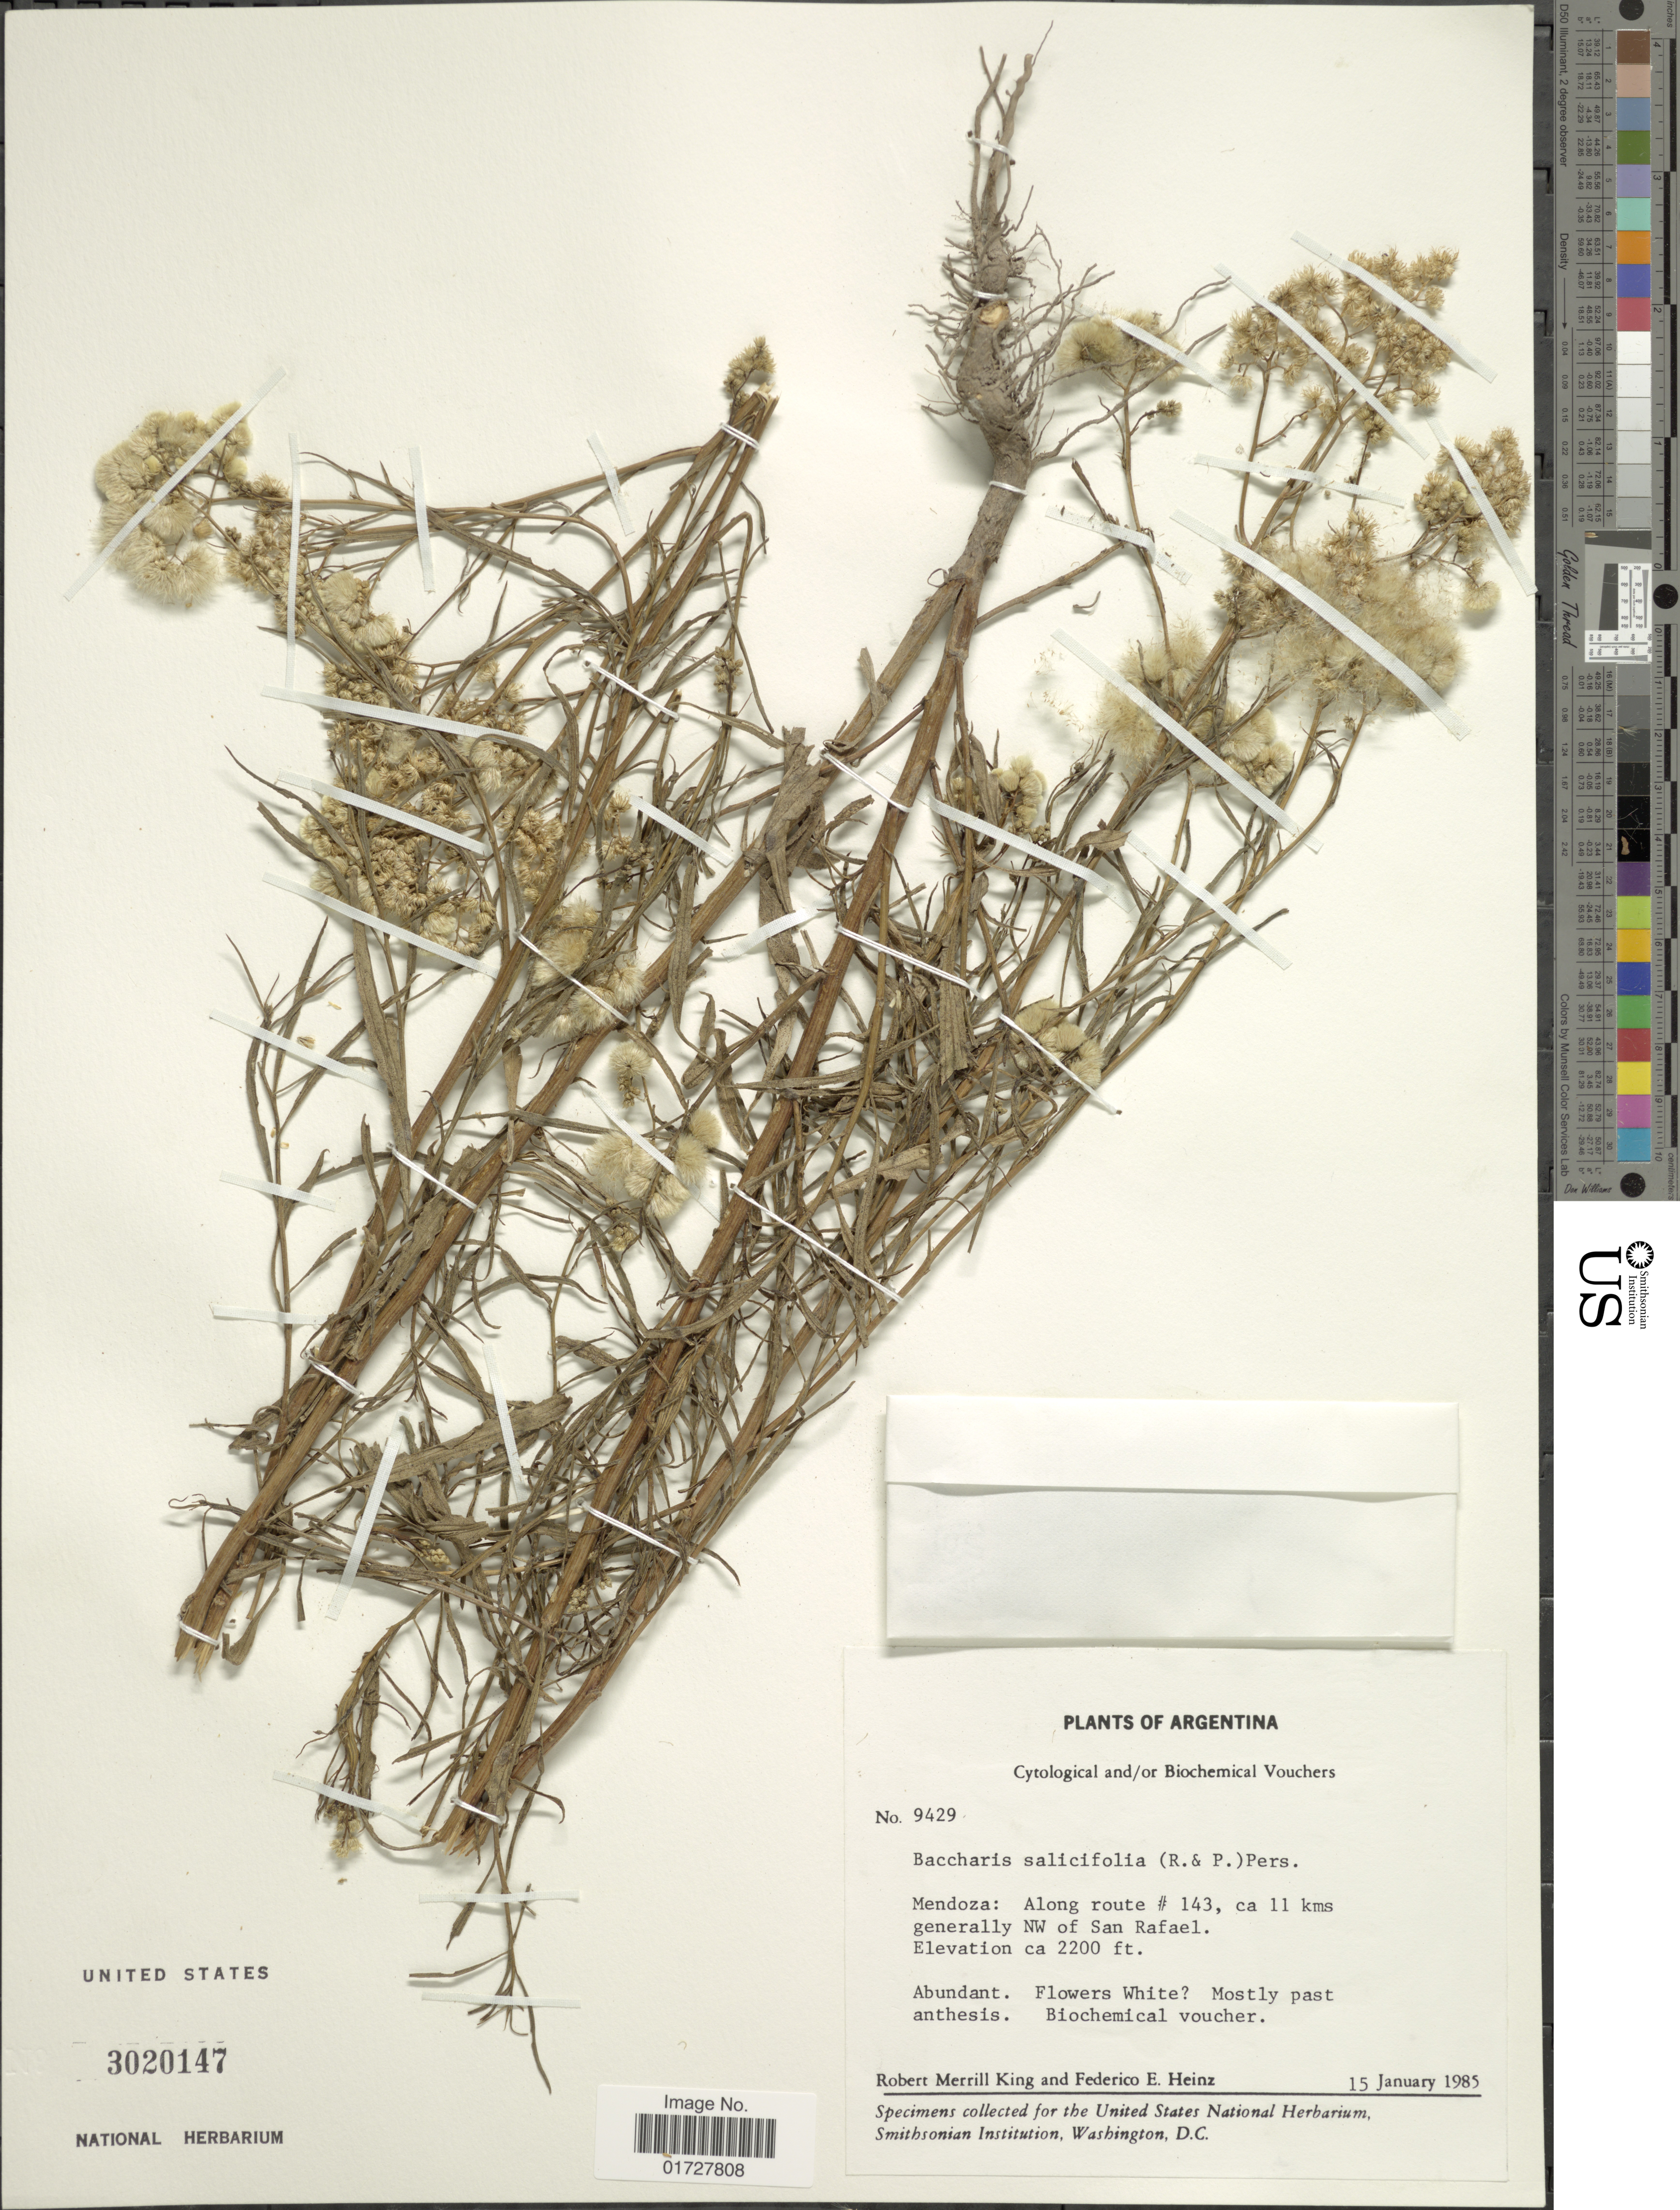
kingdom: Plantae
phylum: Tracheophyta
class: Magnoliopsida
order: Asterales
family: Asteraceae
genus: Baccharis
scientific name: Baccharis salicifolia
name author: (Ruiz & Pav.) Pers.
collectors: R. M. King & F. Heinz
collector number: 9429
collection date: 1985-01-15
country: Argentina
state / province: Mendoza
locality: Along route #143, ca 11 kms generally NW of San Rafael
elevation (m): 671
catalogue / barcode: US 3020147